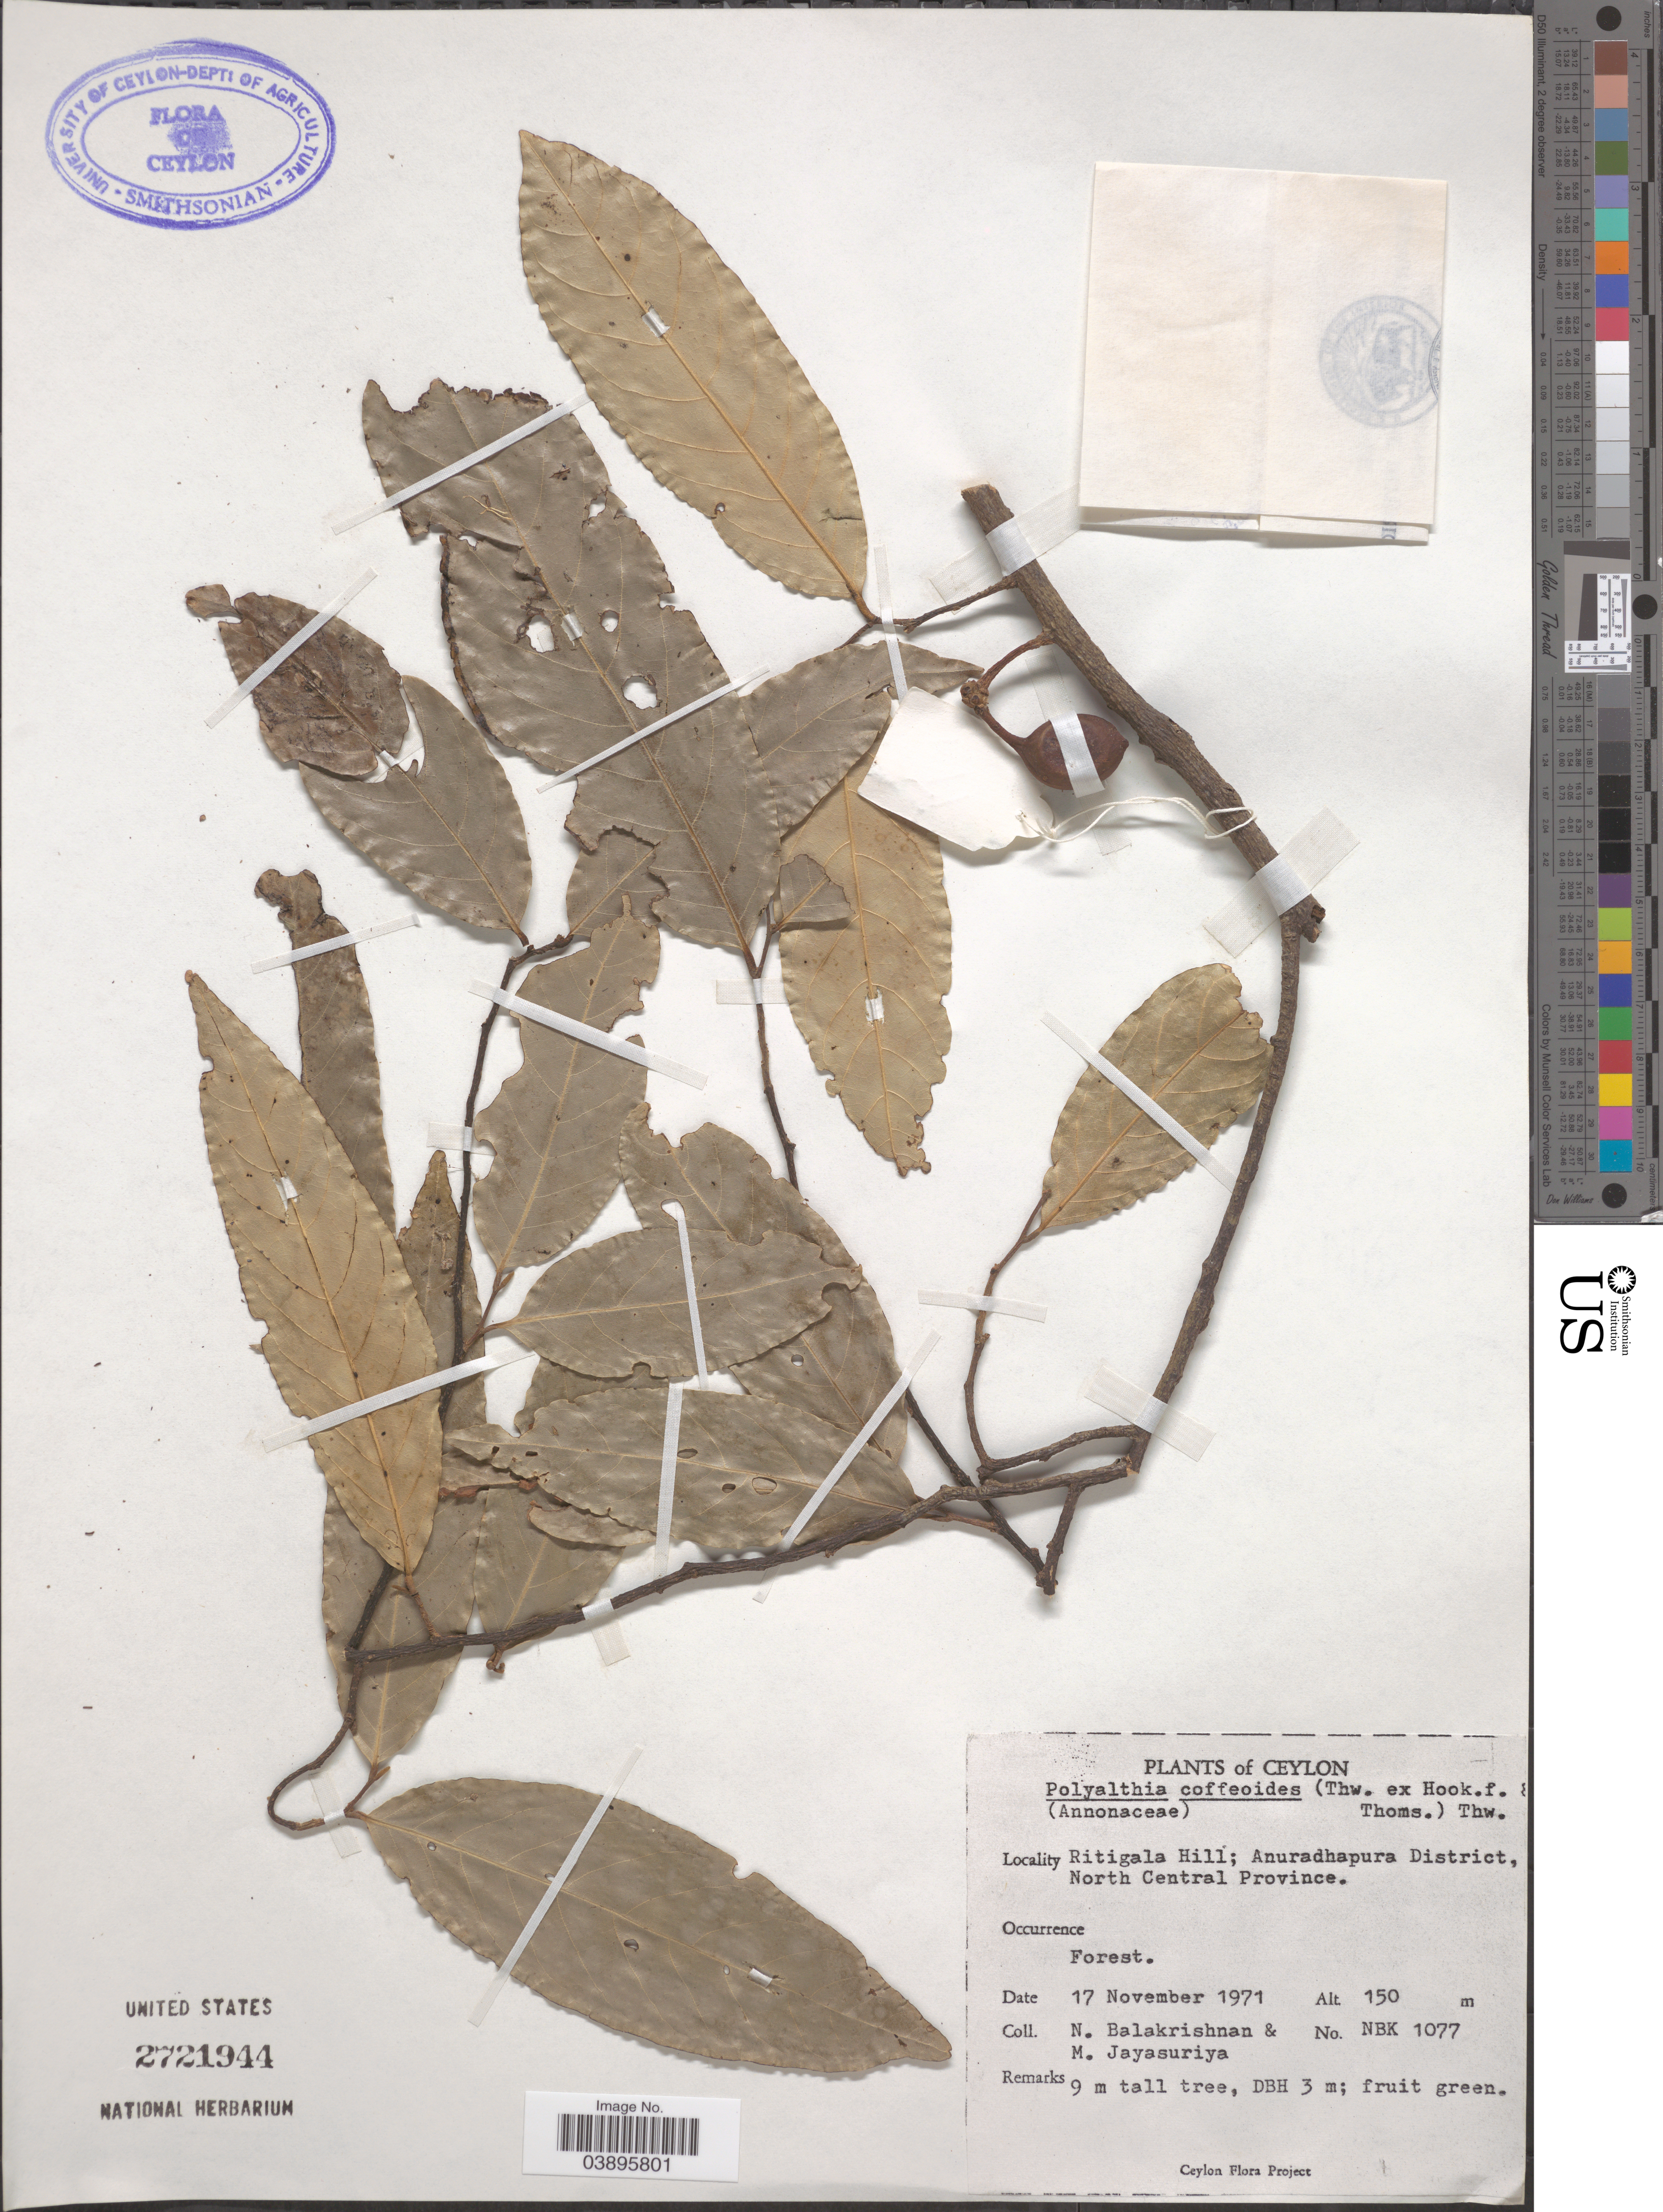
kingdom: Plantae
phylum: Tracheophyta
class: Magnoliopsida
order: Magnoliales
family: Annonaceae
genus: Polyalthia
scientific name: Polyalthia coffeoides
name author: (Thwaites ex Hook. f. & Thomson) Thwaites ex Bedd.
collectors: N. Balakrishnan & M. Jayasuriya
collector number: NBK 1077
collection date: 1971-11-17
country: Sri Lanka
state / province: North Central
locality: Ceylon. Ritigala HIll; Anuradhapura District.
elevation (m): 150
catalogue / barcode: US 2721944